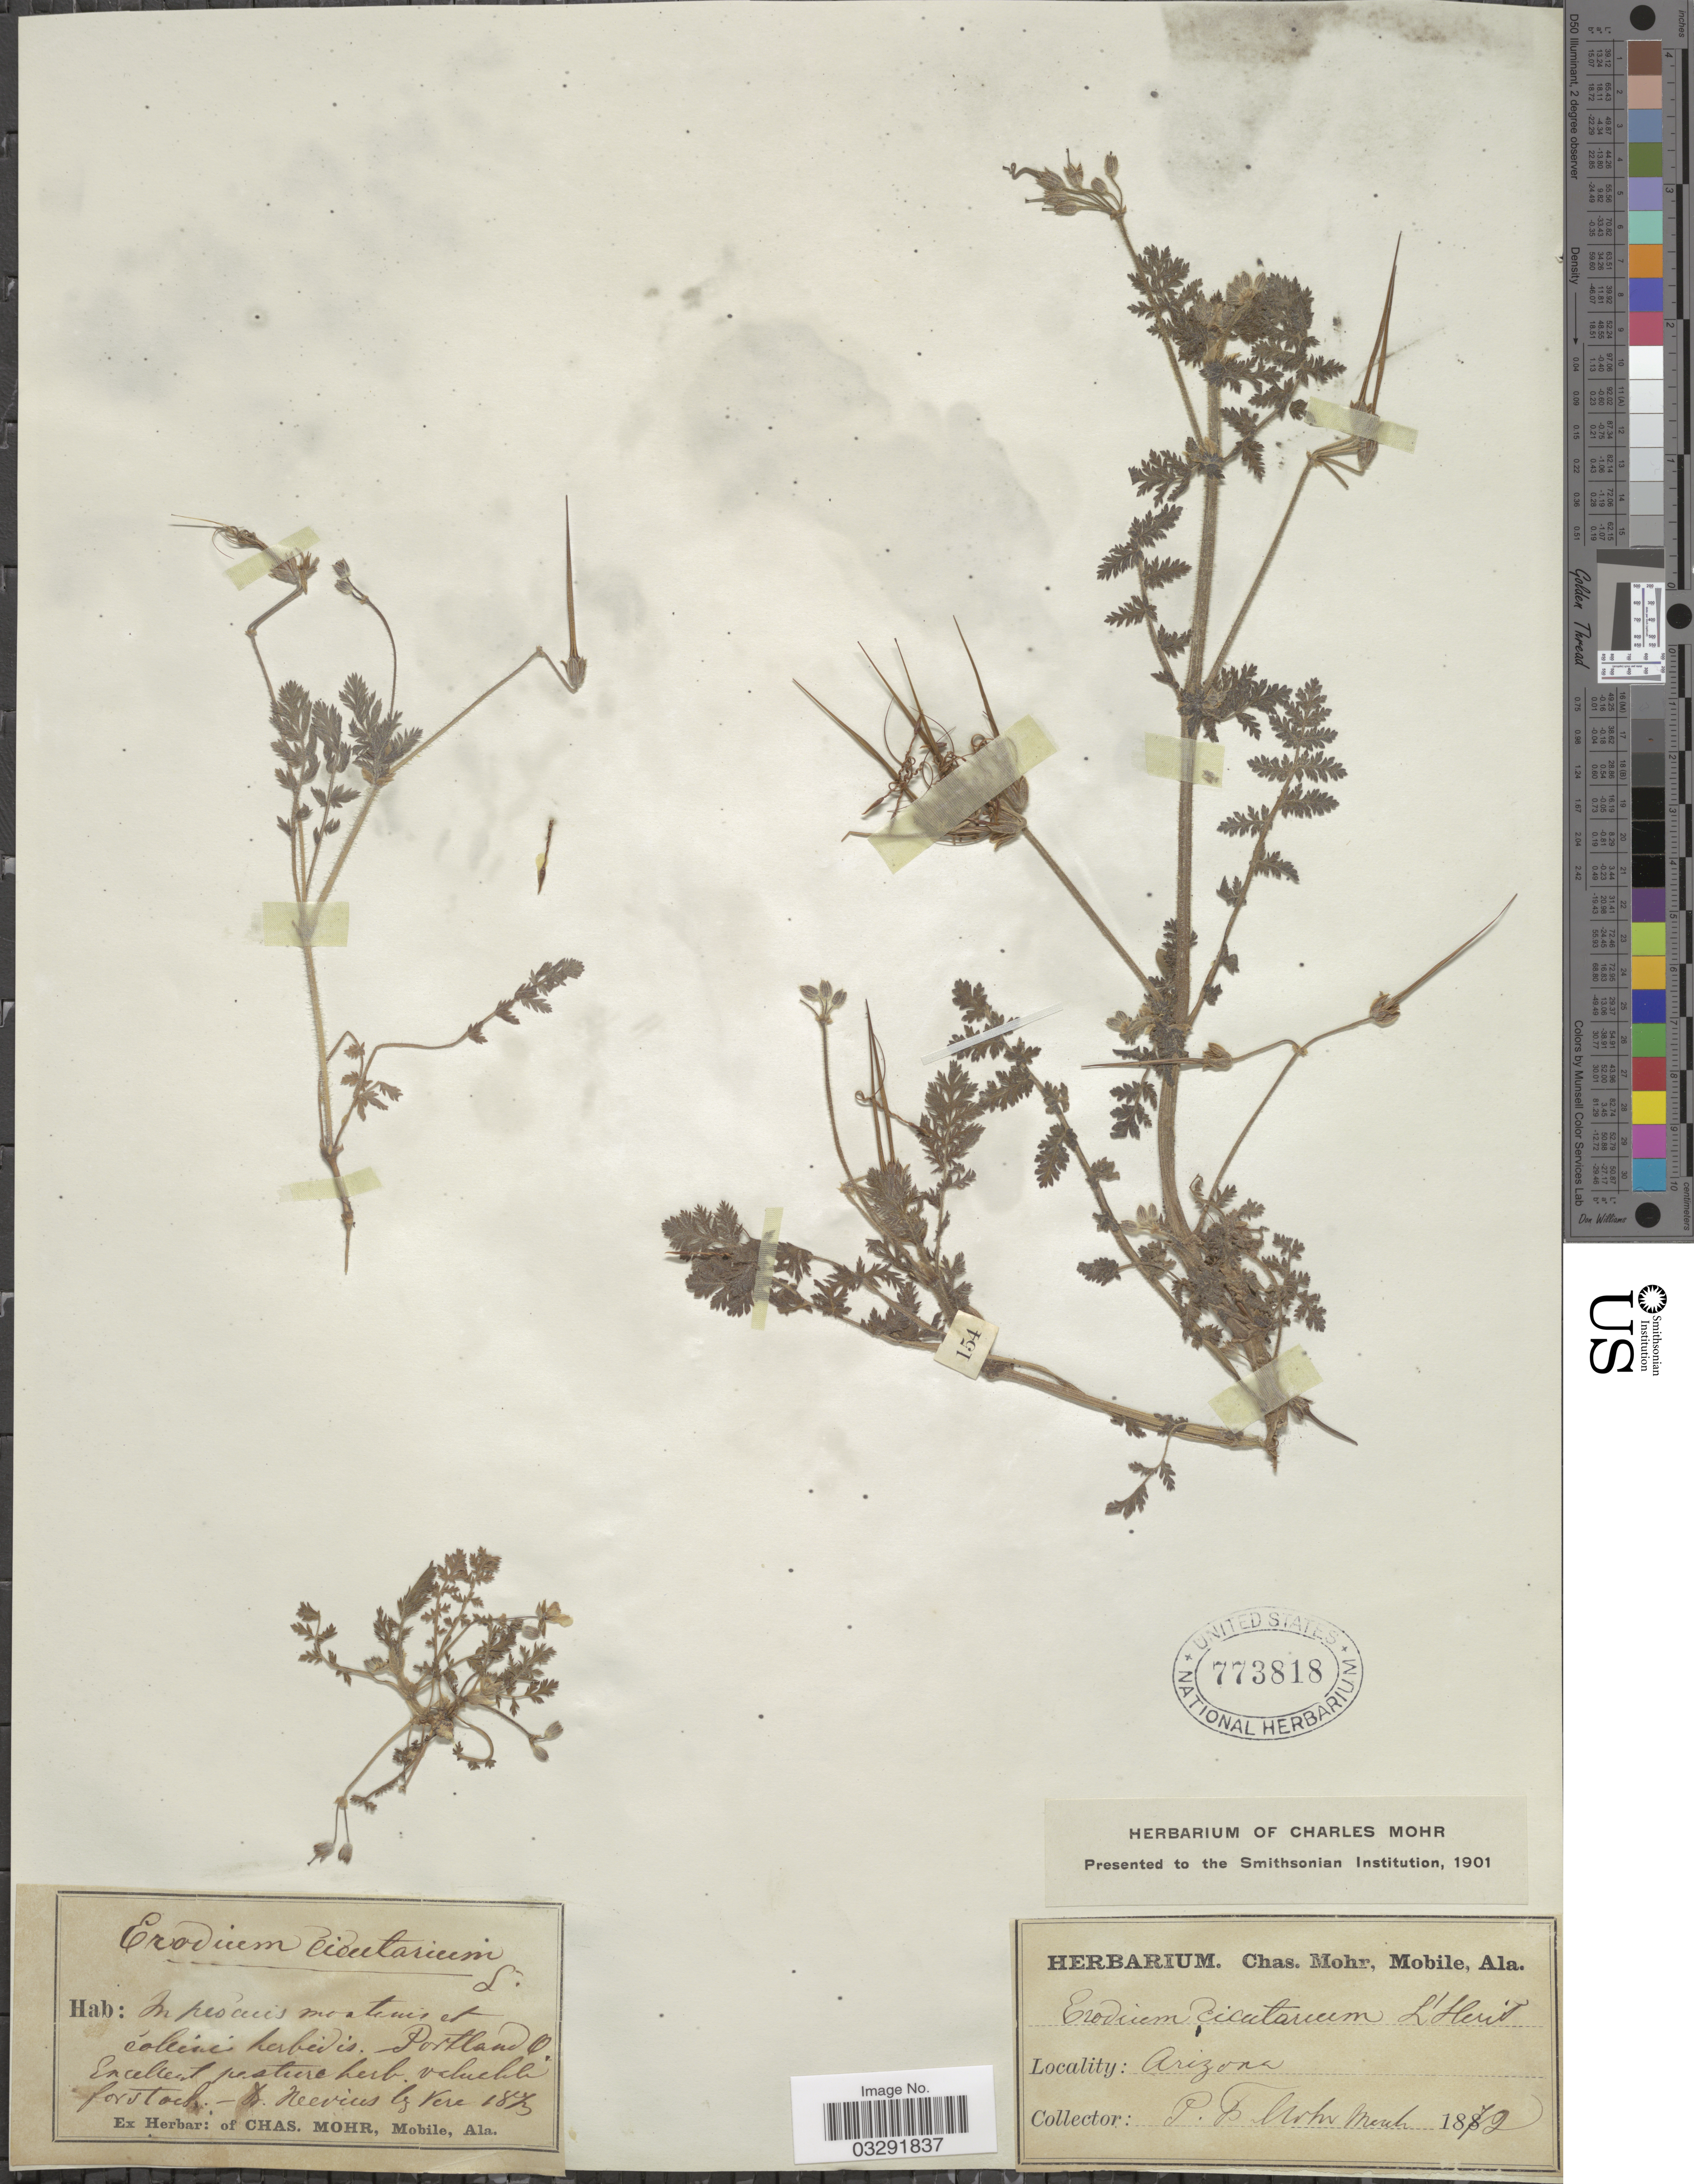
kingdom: Plantae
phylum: Tracheophyta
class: Magnoliopsida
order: Geraniales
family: Geraniaceae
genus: Erodium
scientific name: Erodium cicutarium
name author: (L.) L'Hér.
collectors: P. F. Mohr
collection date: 1872-03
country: United States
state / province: Arizona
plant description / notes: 2 elements & 2 labels on sheet; Portland, Oregon (Neevius 1873) & Arizona (Mohr, March 1872)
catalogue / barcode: US 773818